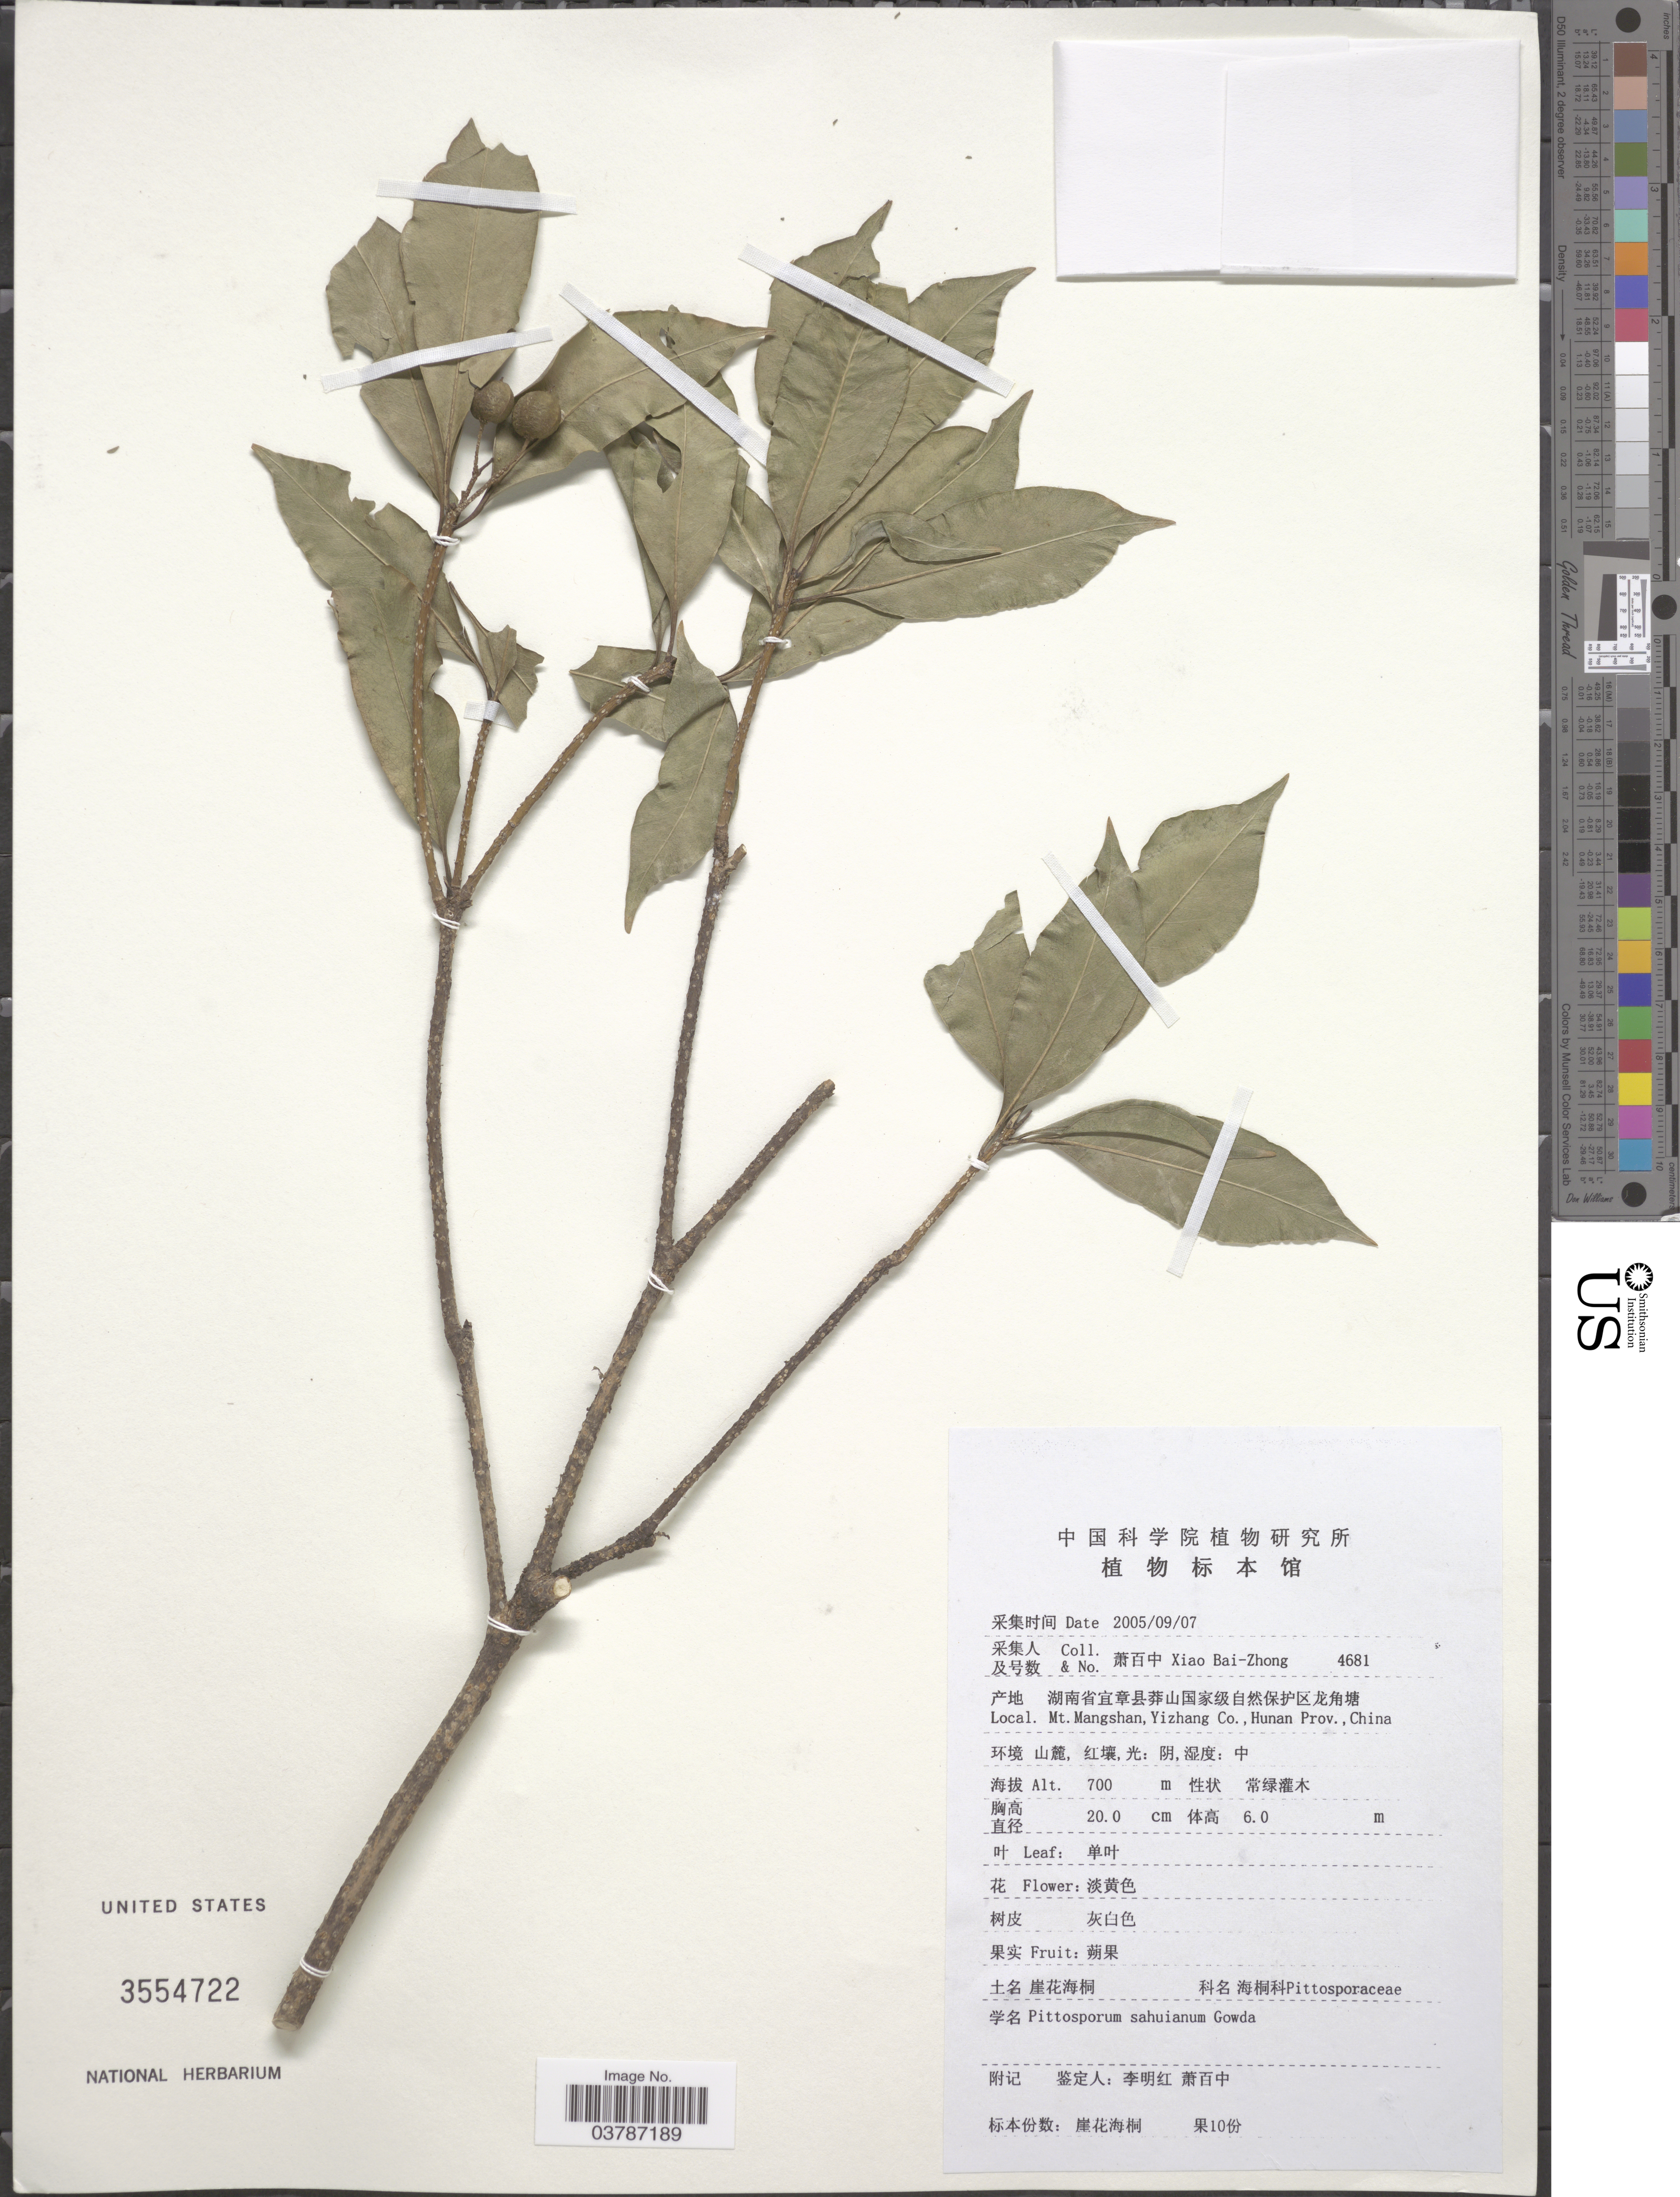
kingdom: Plantae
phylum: Tracheophyta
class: Magnoliopsida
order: Apiales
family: Pittosporaceae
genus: Pittosporum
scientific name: Pittosporum sahnianum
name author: Gowda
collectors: B. Z. Xiao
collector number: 4681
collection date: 2005-09-07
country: China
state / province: Hunan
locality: Mt. Mangshan, Yizhang Co.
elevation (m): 700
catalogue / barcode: US 3554722